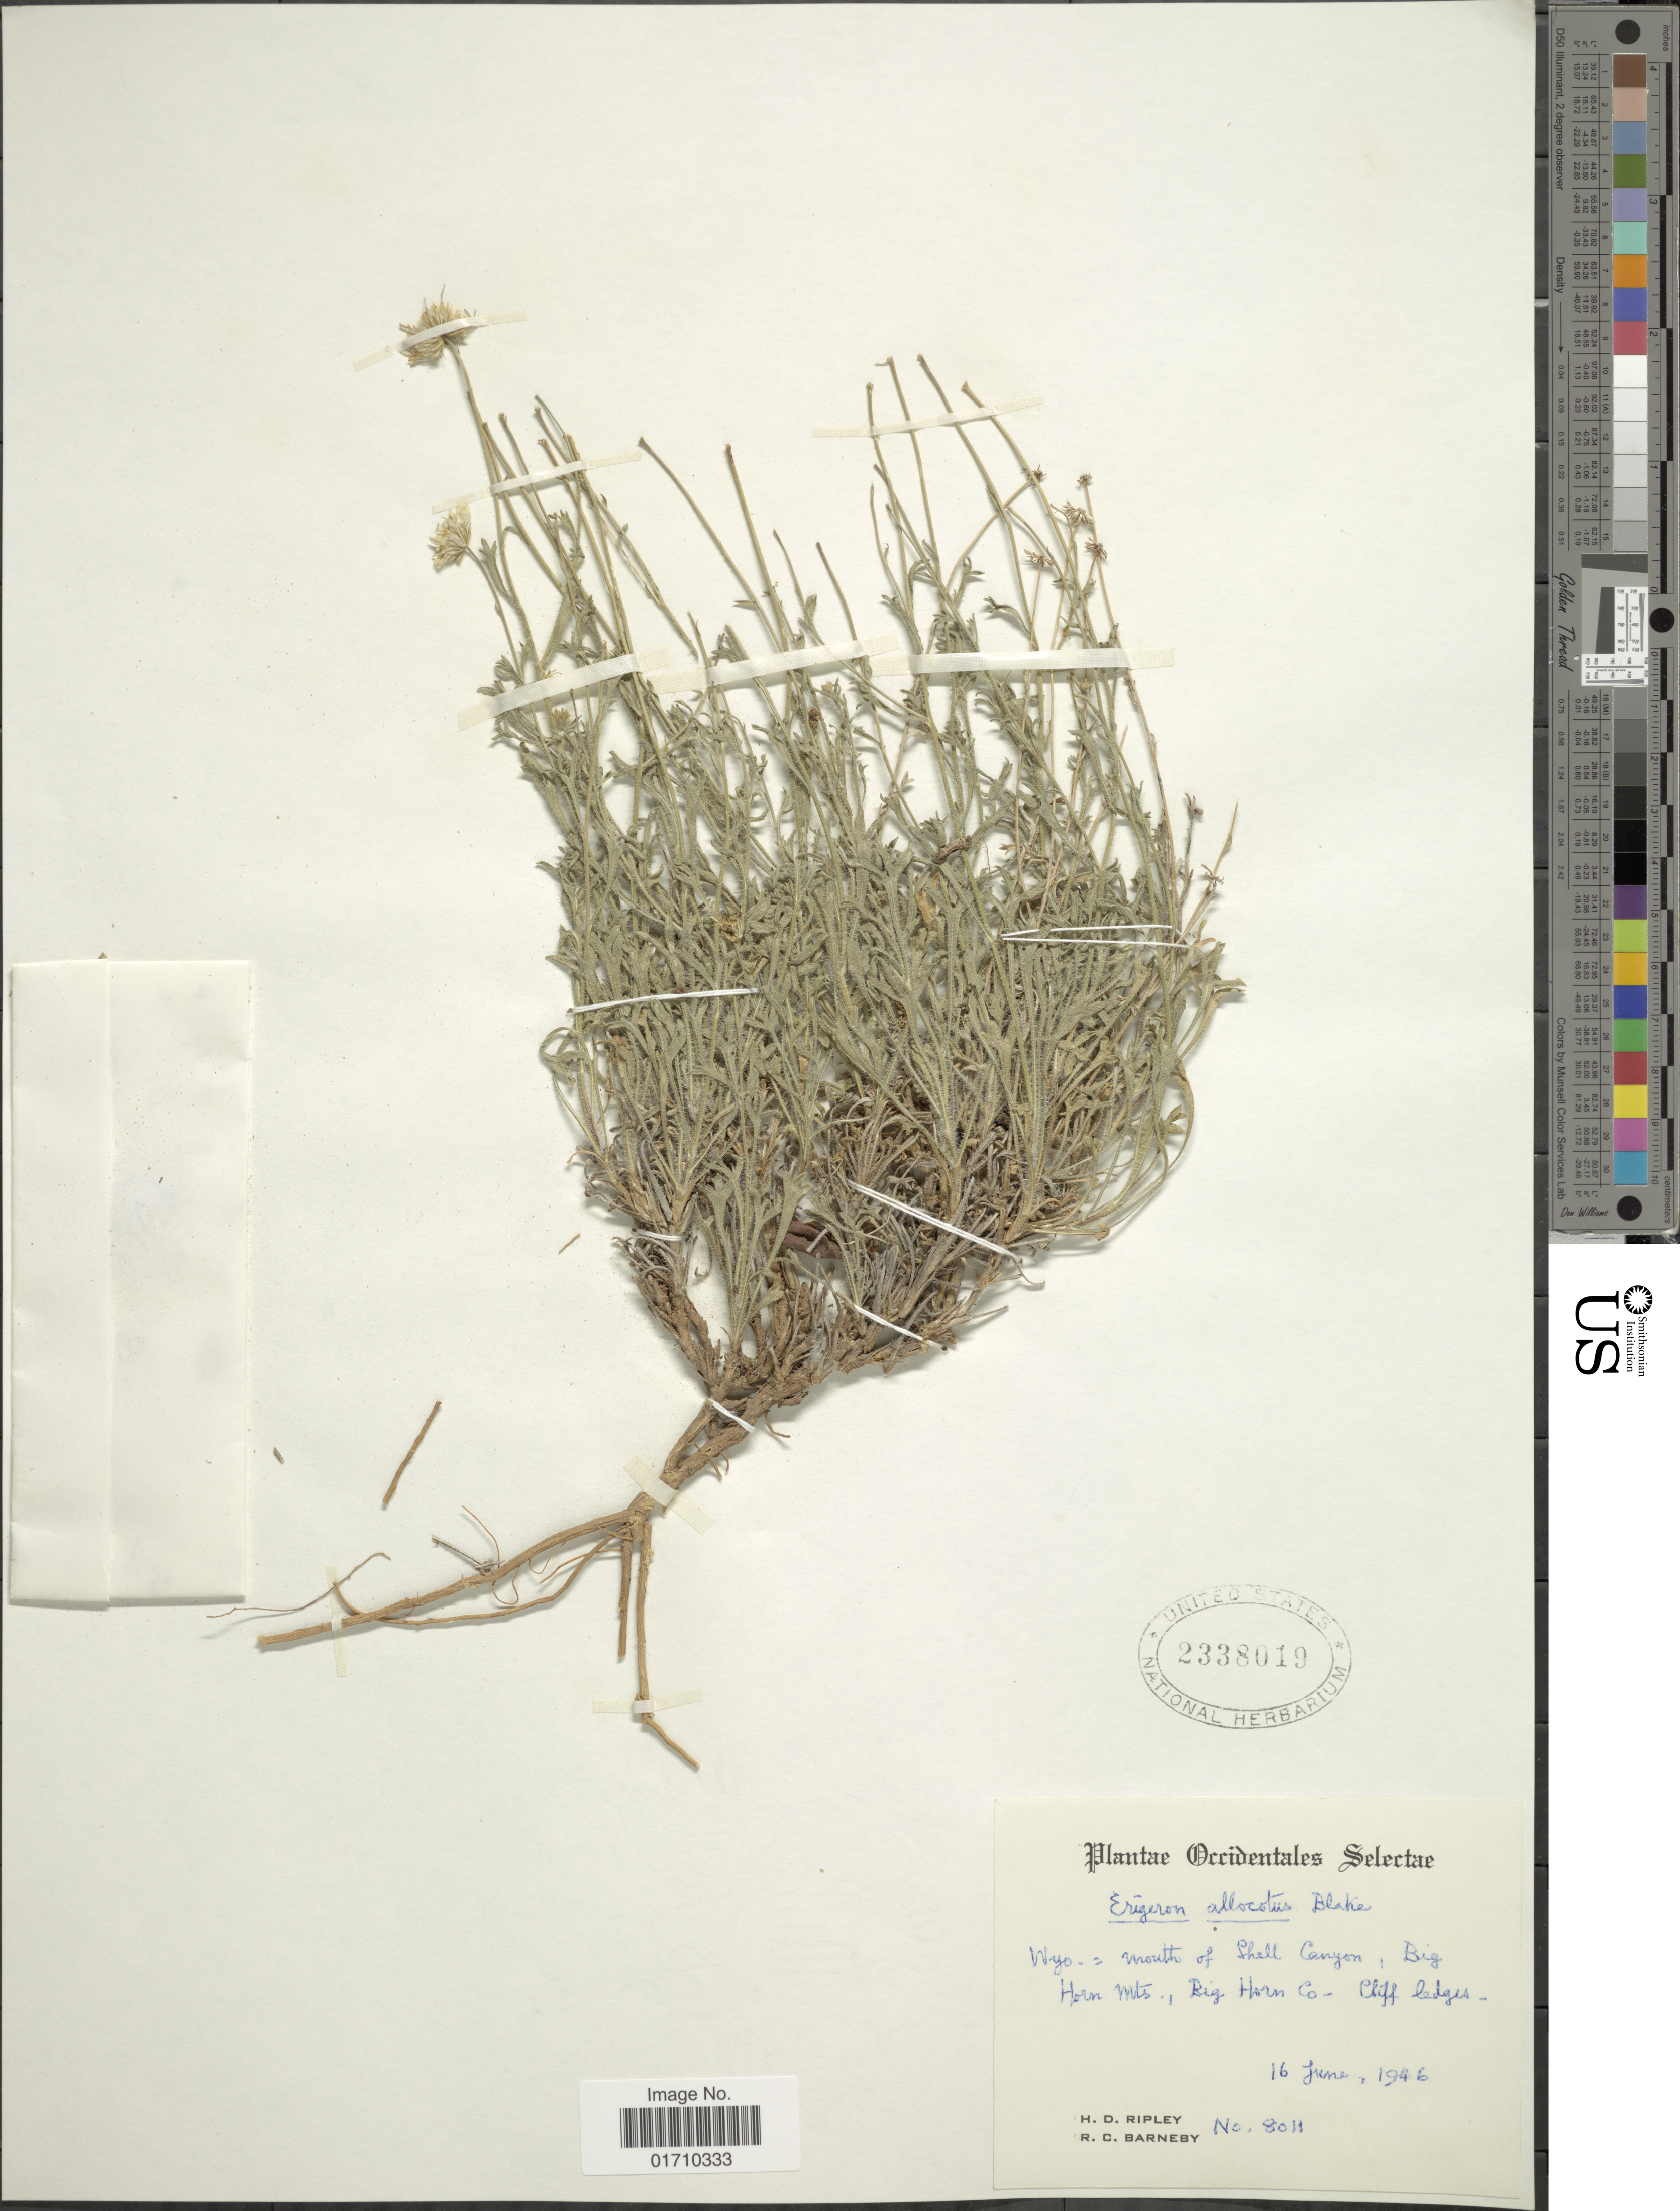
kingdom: Plantae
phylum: Tracheophyta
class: Magnoliopsida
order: Asterales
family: Asteraceae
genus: Erigeron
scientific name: Erigeron allocotus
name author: S.F. Blake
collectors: J. Ripley & R. C. Barneby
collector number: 8011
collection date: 1946-06-16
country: United States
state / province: Wyoming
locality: Occidentales Selectae, Wyo = mouth of Shell Canyon, Big Horn Mts., Big Horn Co - cliff ledges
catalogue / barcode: US 2338019